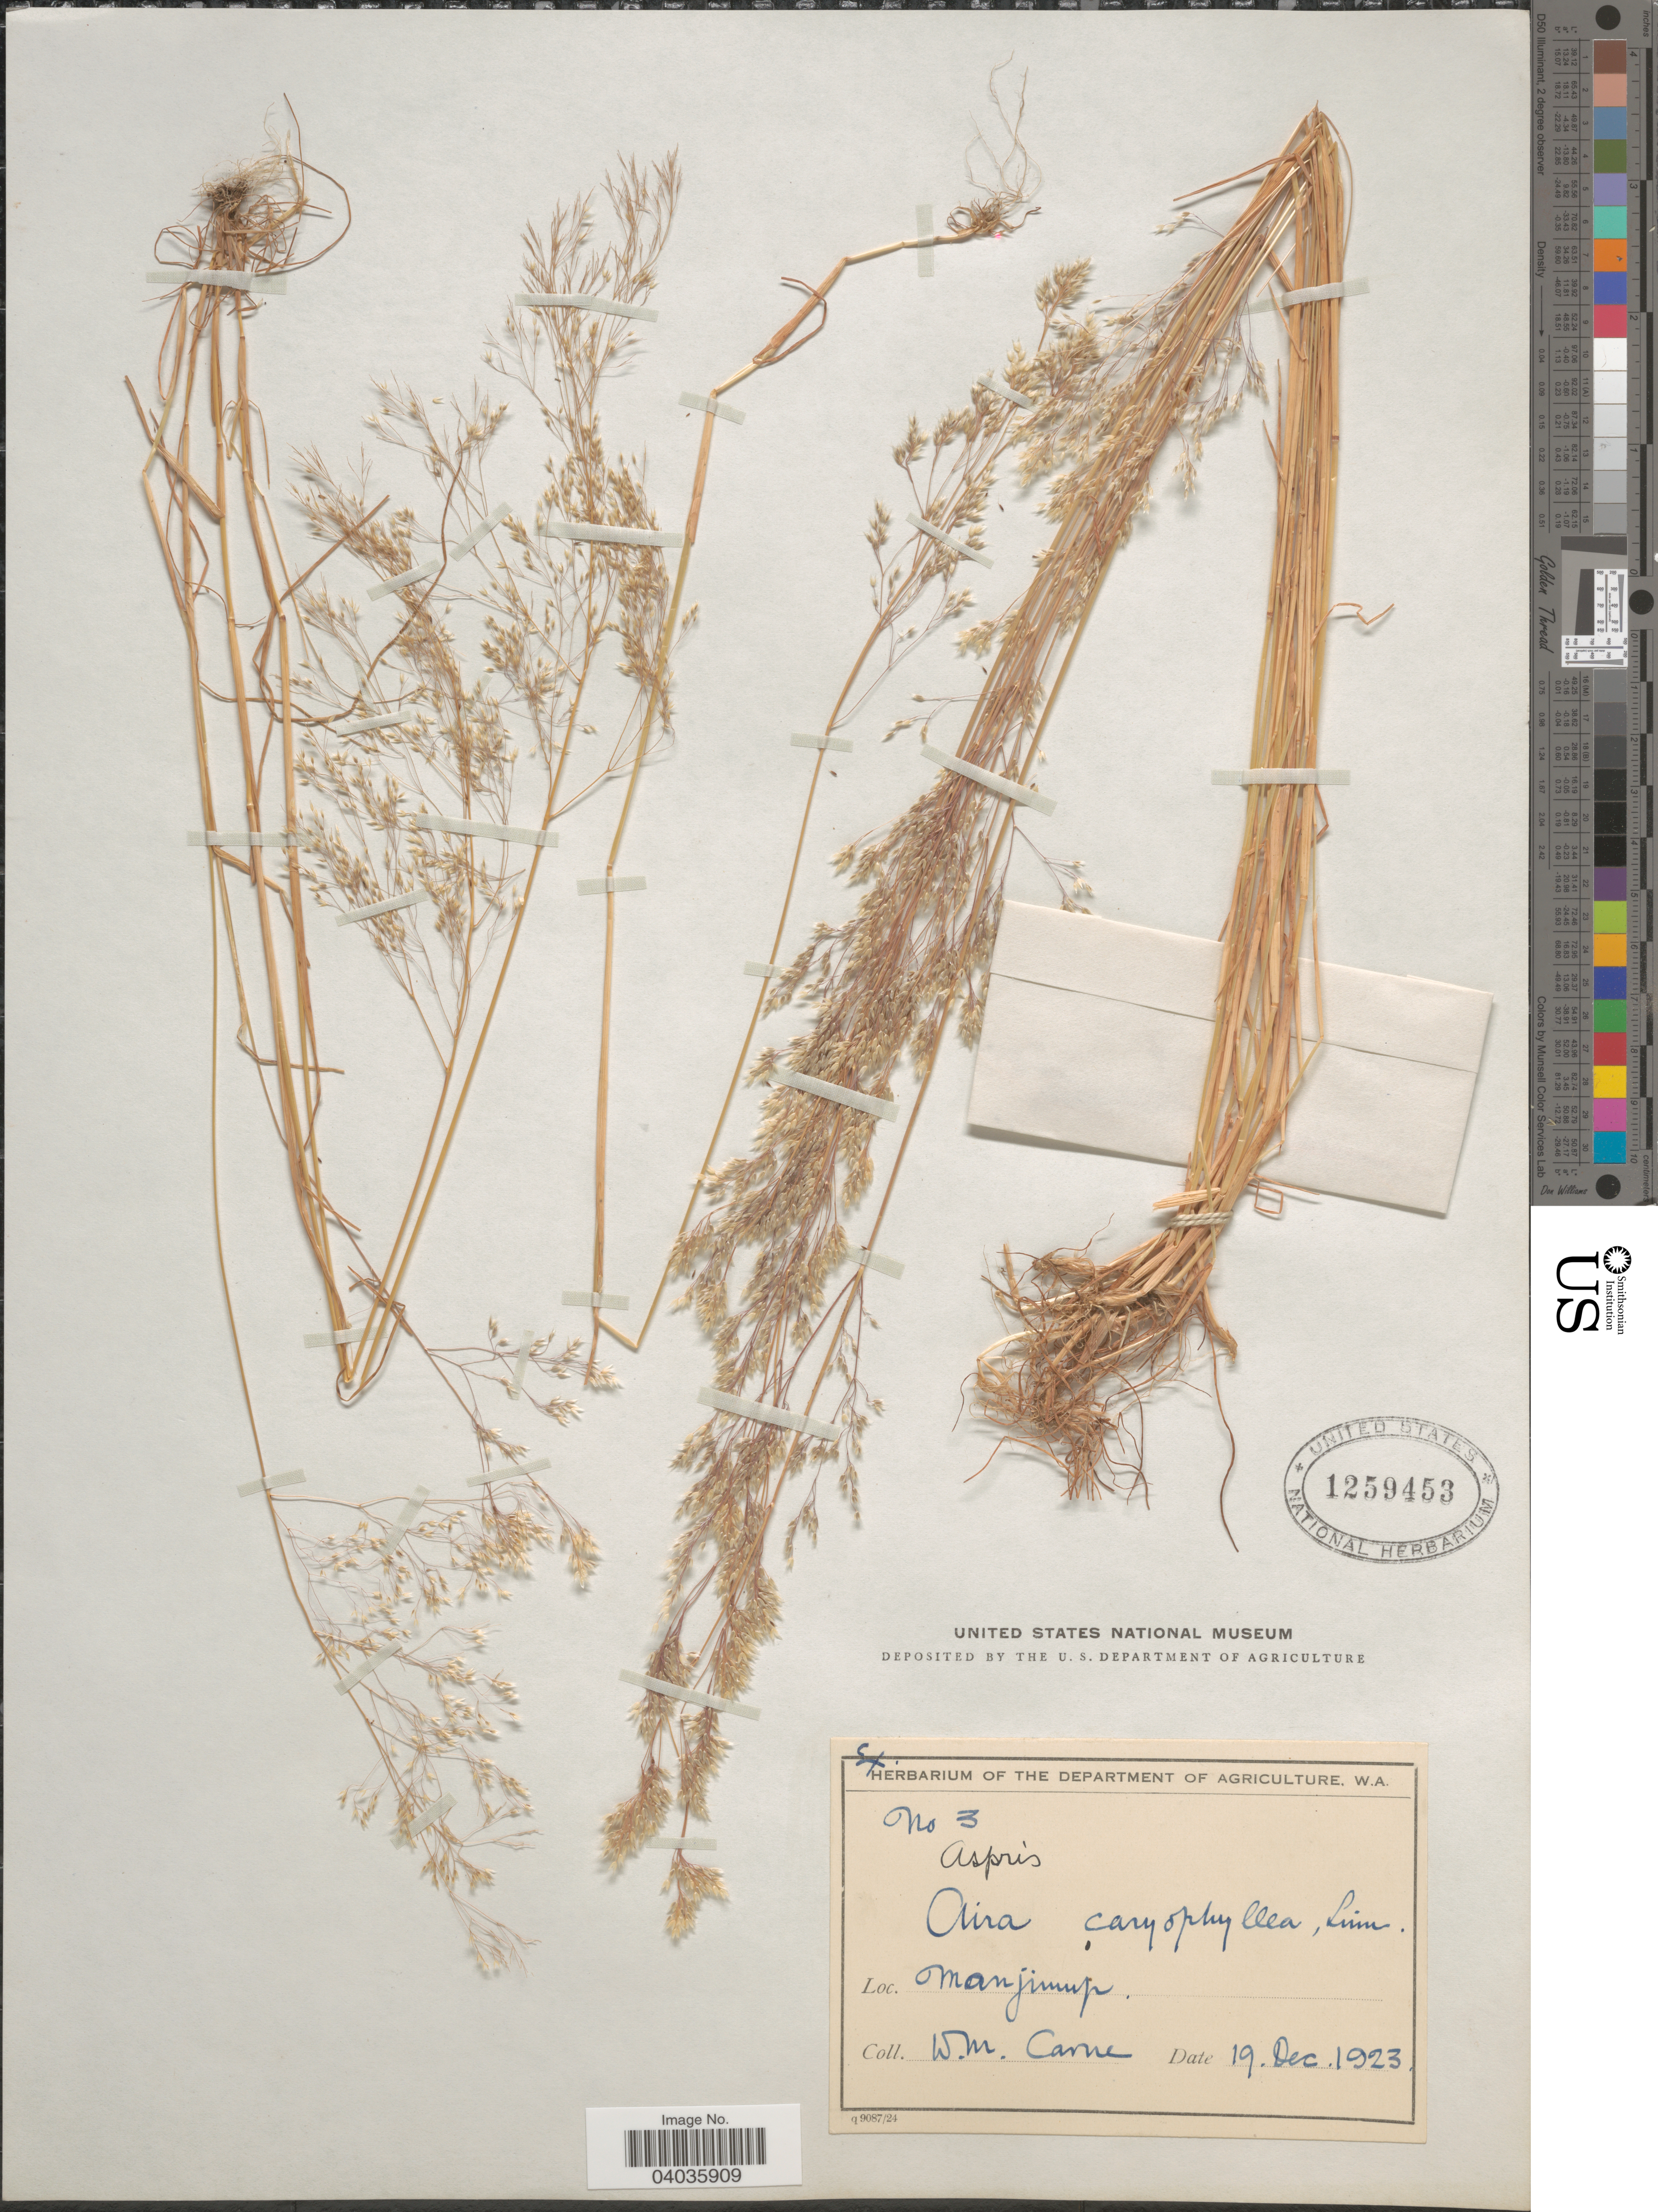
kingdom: Plantae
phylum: Tracheophyta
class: Liliopsida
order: Poales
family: Poaceae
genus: Aira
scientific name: Aira caryophyllea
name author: L.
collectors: W. Carne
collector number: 3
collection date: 1923-12-19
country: Australia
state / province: Western Australia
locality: Manjiump.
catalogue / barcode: US 1259453